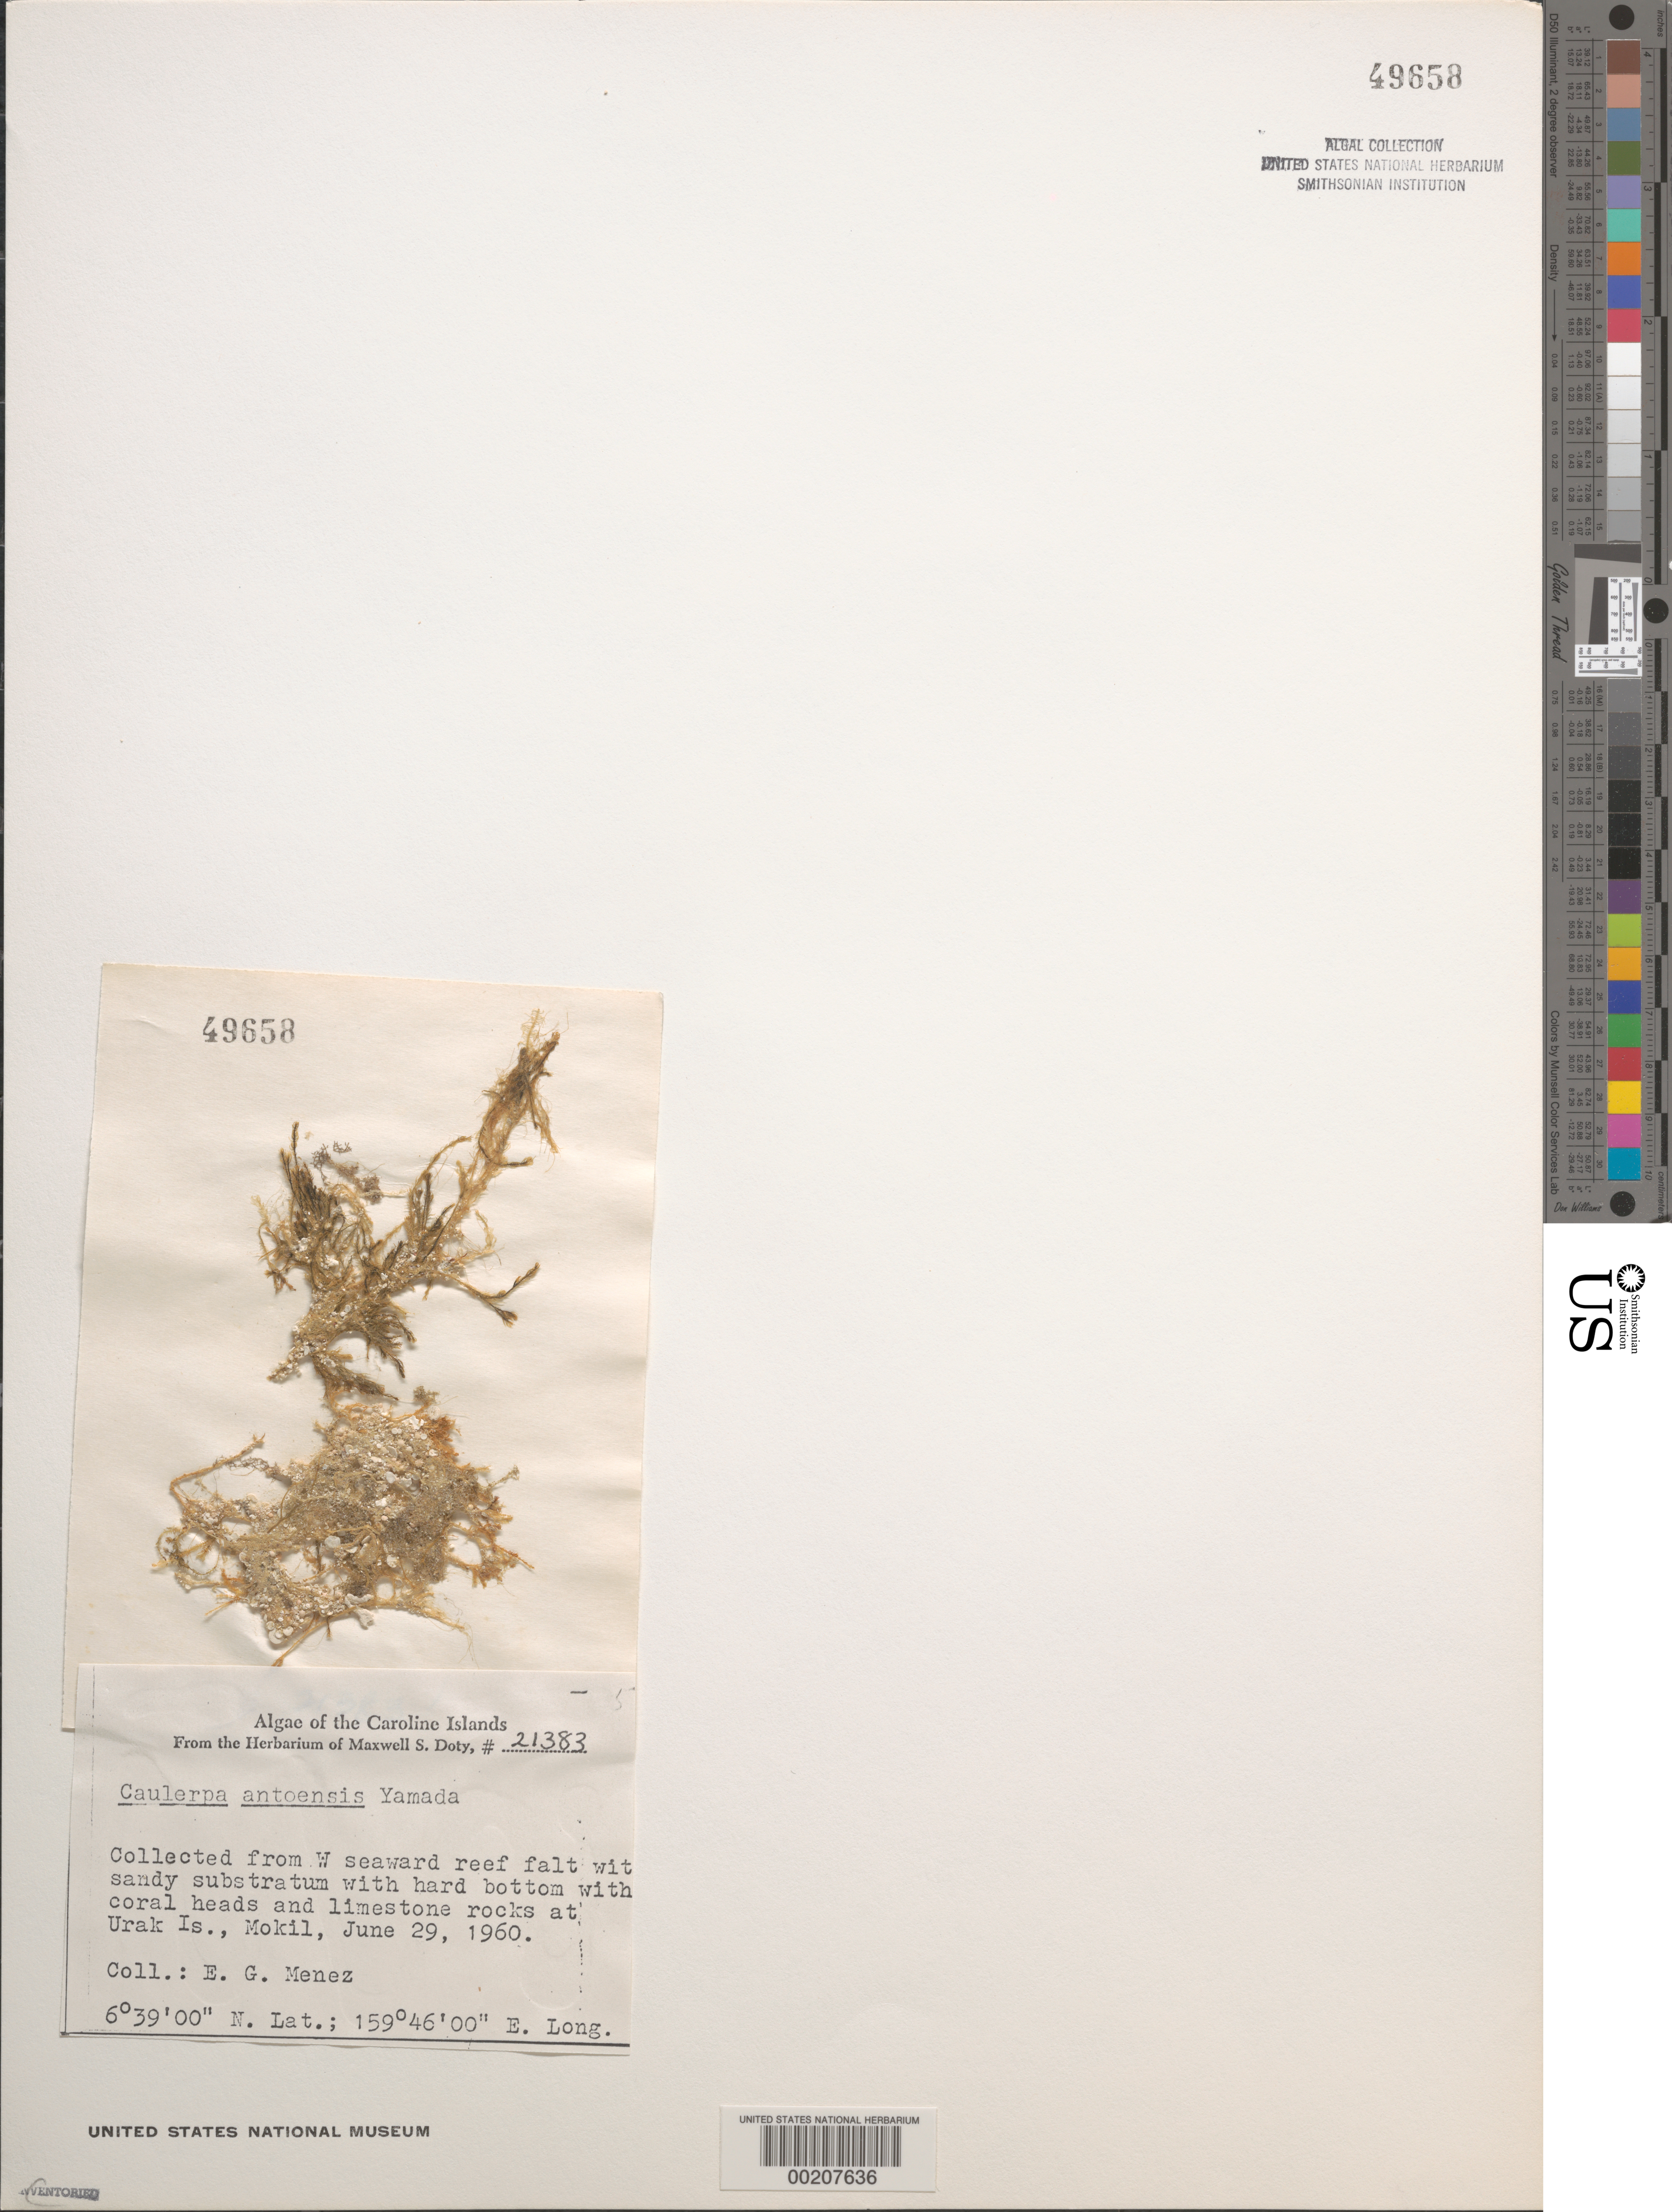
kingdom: Plantae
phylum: Chlorophyta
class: Ulvophyceae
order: Bryopsidales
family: Caulerpaceae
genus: Caulerpa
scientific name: Caulerpa antoensis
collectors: Meñez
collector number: MSD 21383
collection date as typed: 29 Jun 1960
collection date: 1960-06-29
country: Micronesia, Federated States of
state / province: Pohnpei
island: Mwokil (Mokil) Atoll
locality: Urak Islet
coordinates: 6 39' 00" N, 159 46' 00" E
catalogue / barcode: US 49658